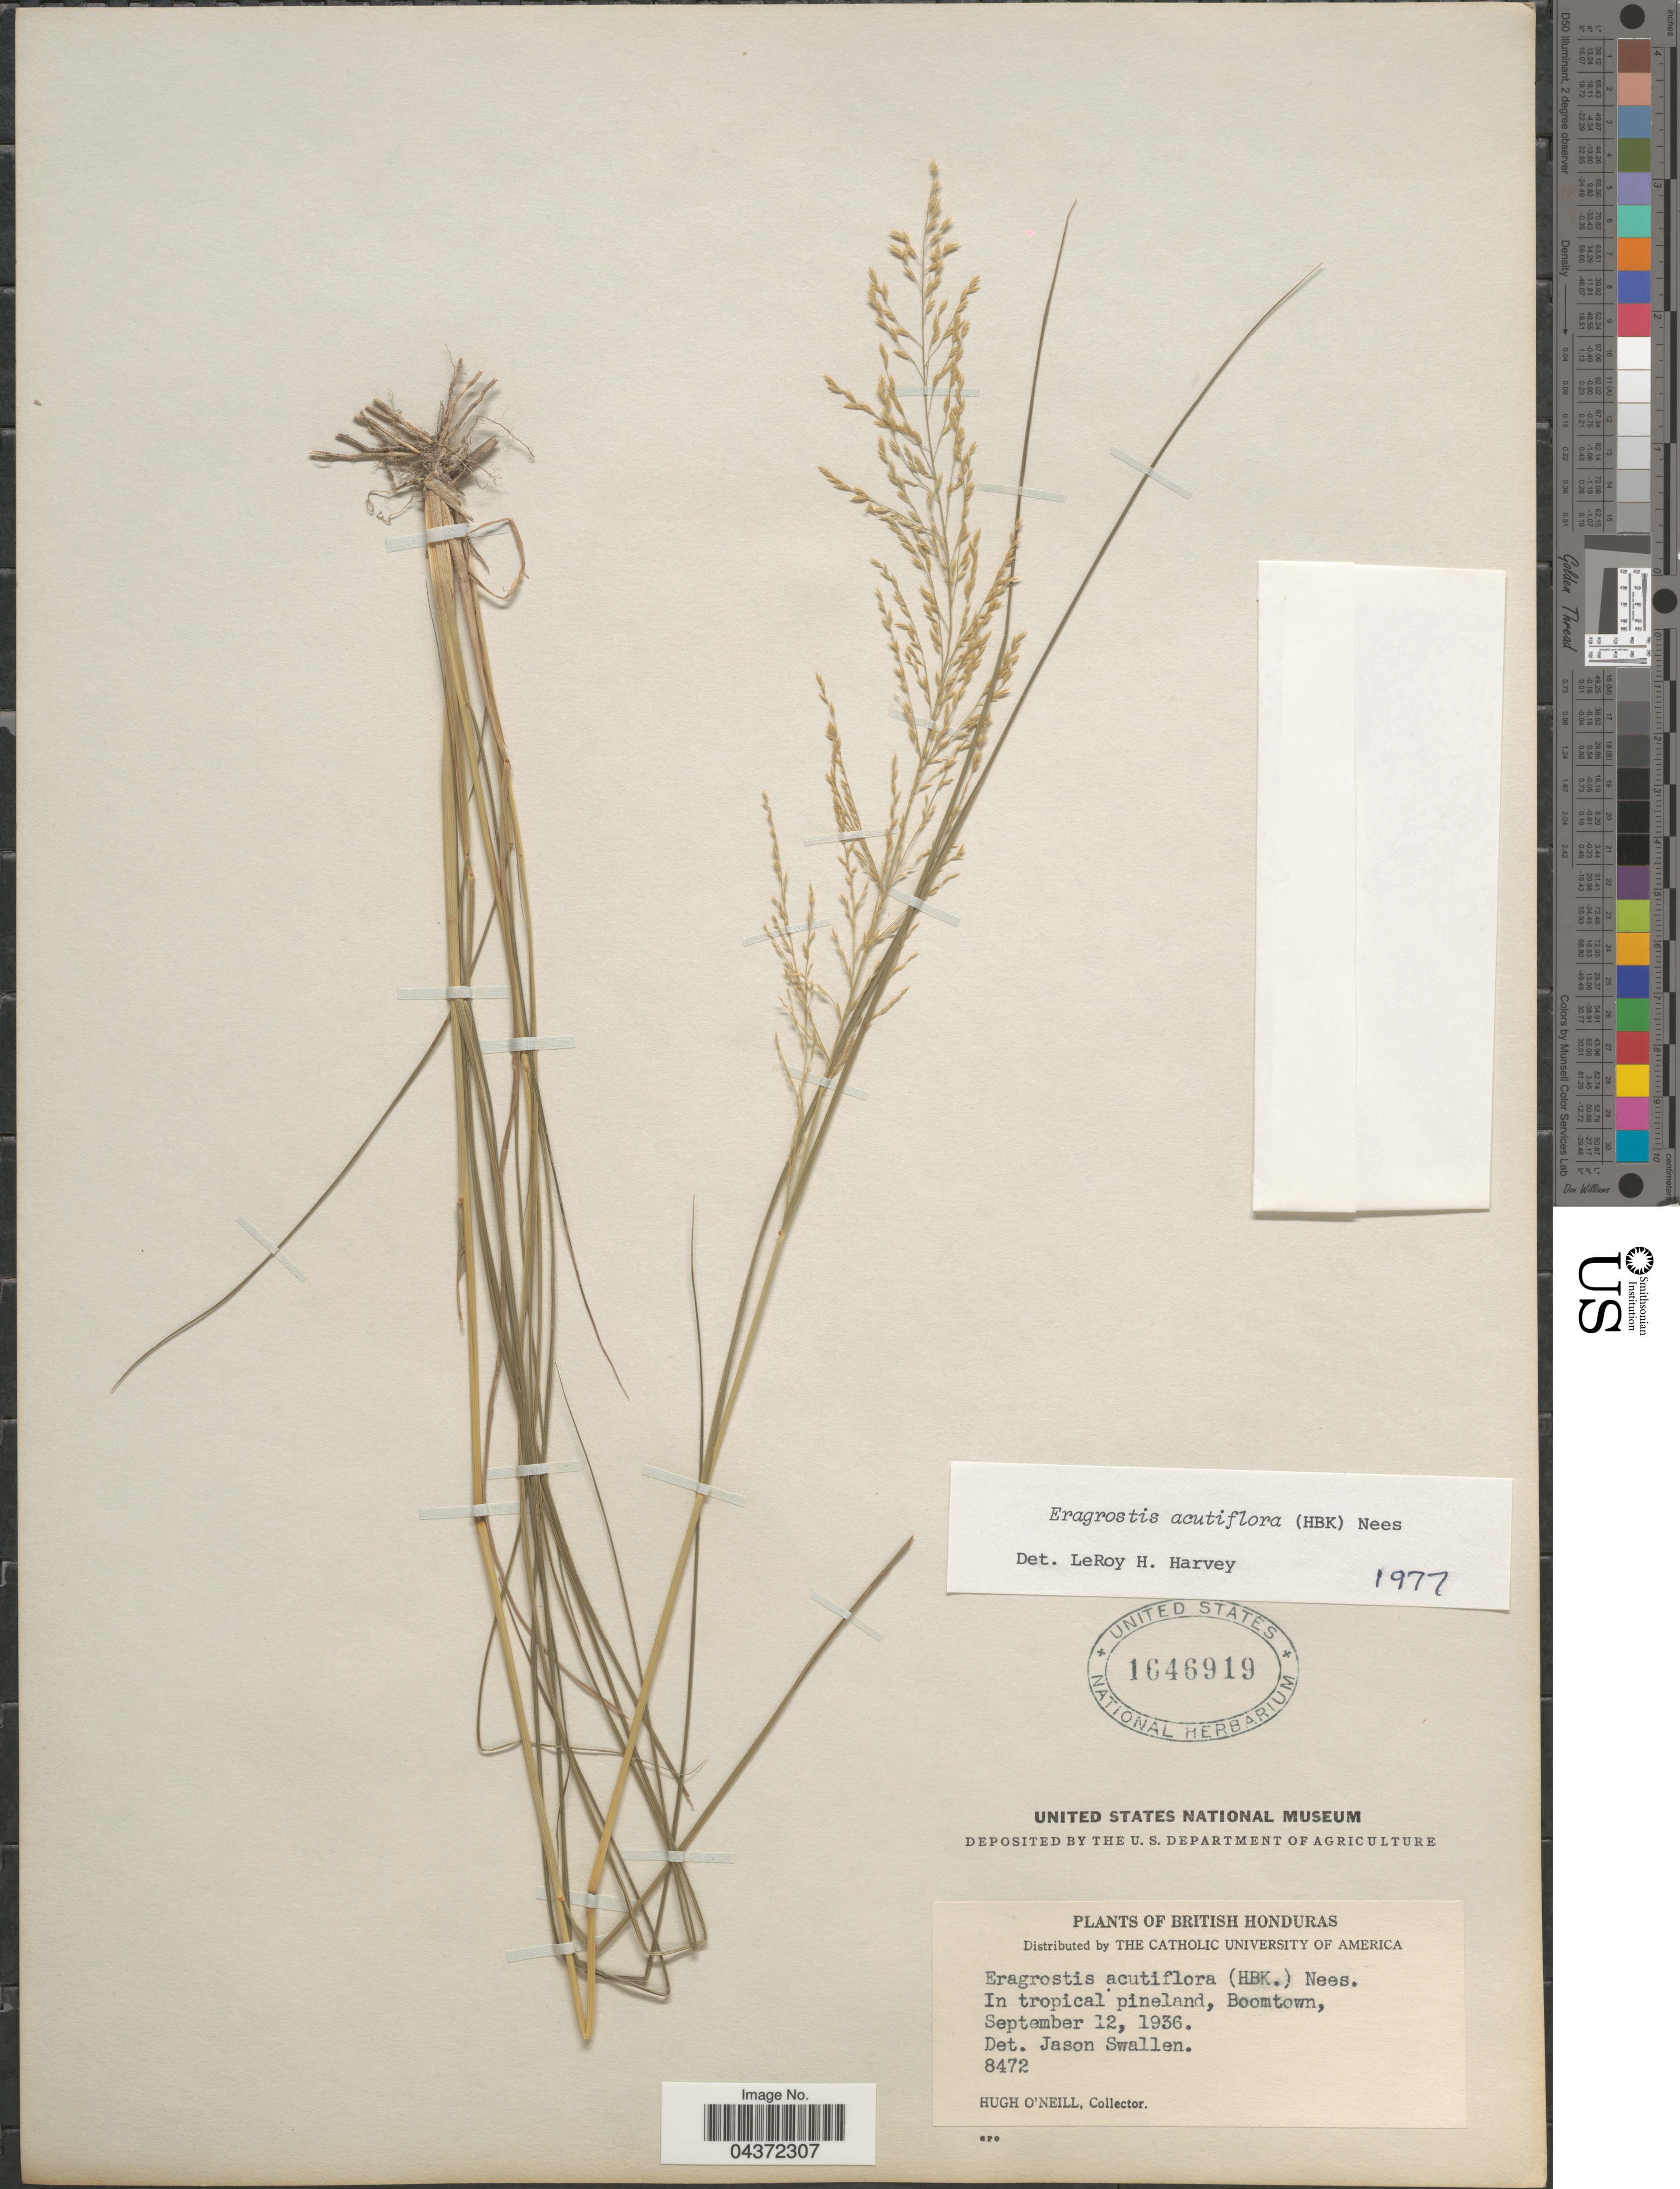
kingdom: Plantae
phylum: Tracheophyta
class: Liliopsida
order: Poales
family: Poaceae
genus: Eragrostis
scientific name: Eragrostis acutiflora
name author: (Kunth) Nees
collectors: H. O'Neill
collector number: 8472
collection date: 1936-09-12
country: Belize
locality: British Honduras. In tropical pinelands, Boomtown.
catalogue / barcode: US 1646919